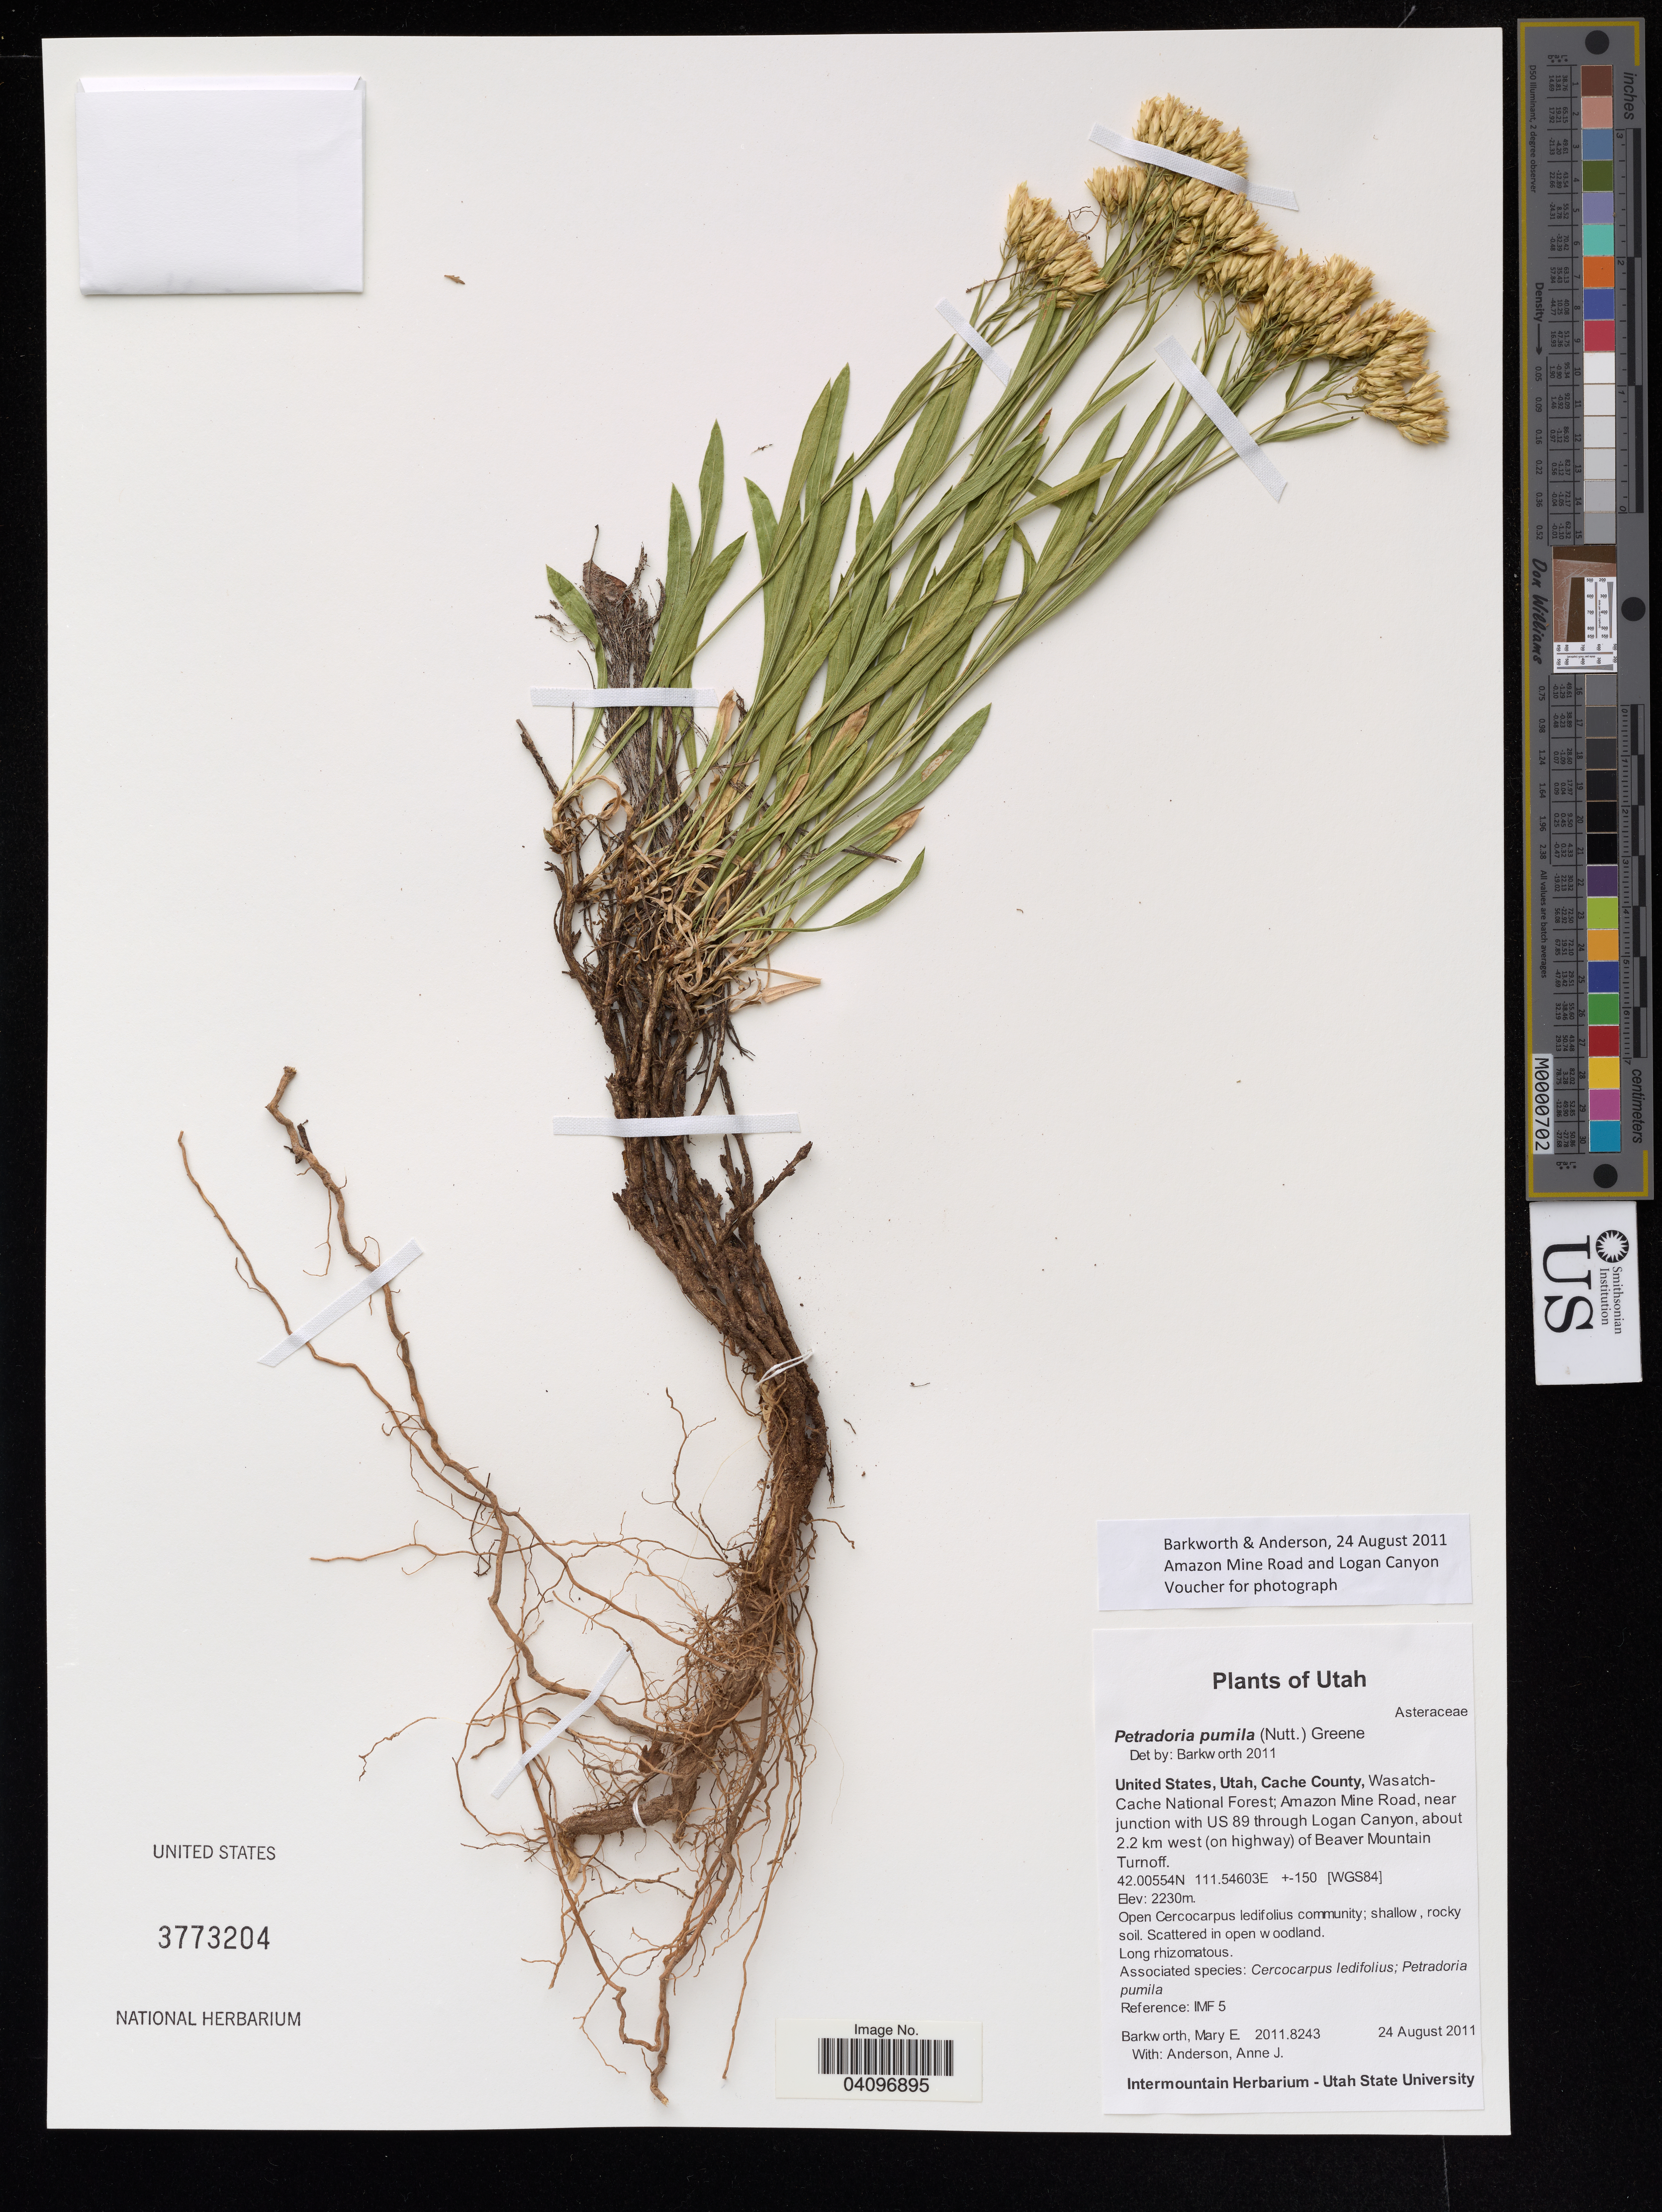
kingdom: Plantae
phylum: Tracheophyta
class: Magnoliopsida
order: Asterales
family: Asteraceae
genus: Petradoria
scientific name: Petradoria pumila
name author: (Nutt.) Greene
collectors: M. E. Barkworth & A. Anderson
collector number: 2011.8243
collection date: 2011-08-24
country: United States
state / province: Utah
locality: Cache County, Wasatch- Cache National Forest; Amazon Mine Road, near junction with US 89 through Logan Canyon, about 2.2 km west (on highway) of Beaver Mountain Turnoff.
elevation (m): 2230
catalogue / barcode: US 3773204